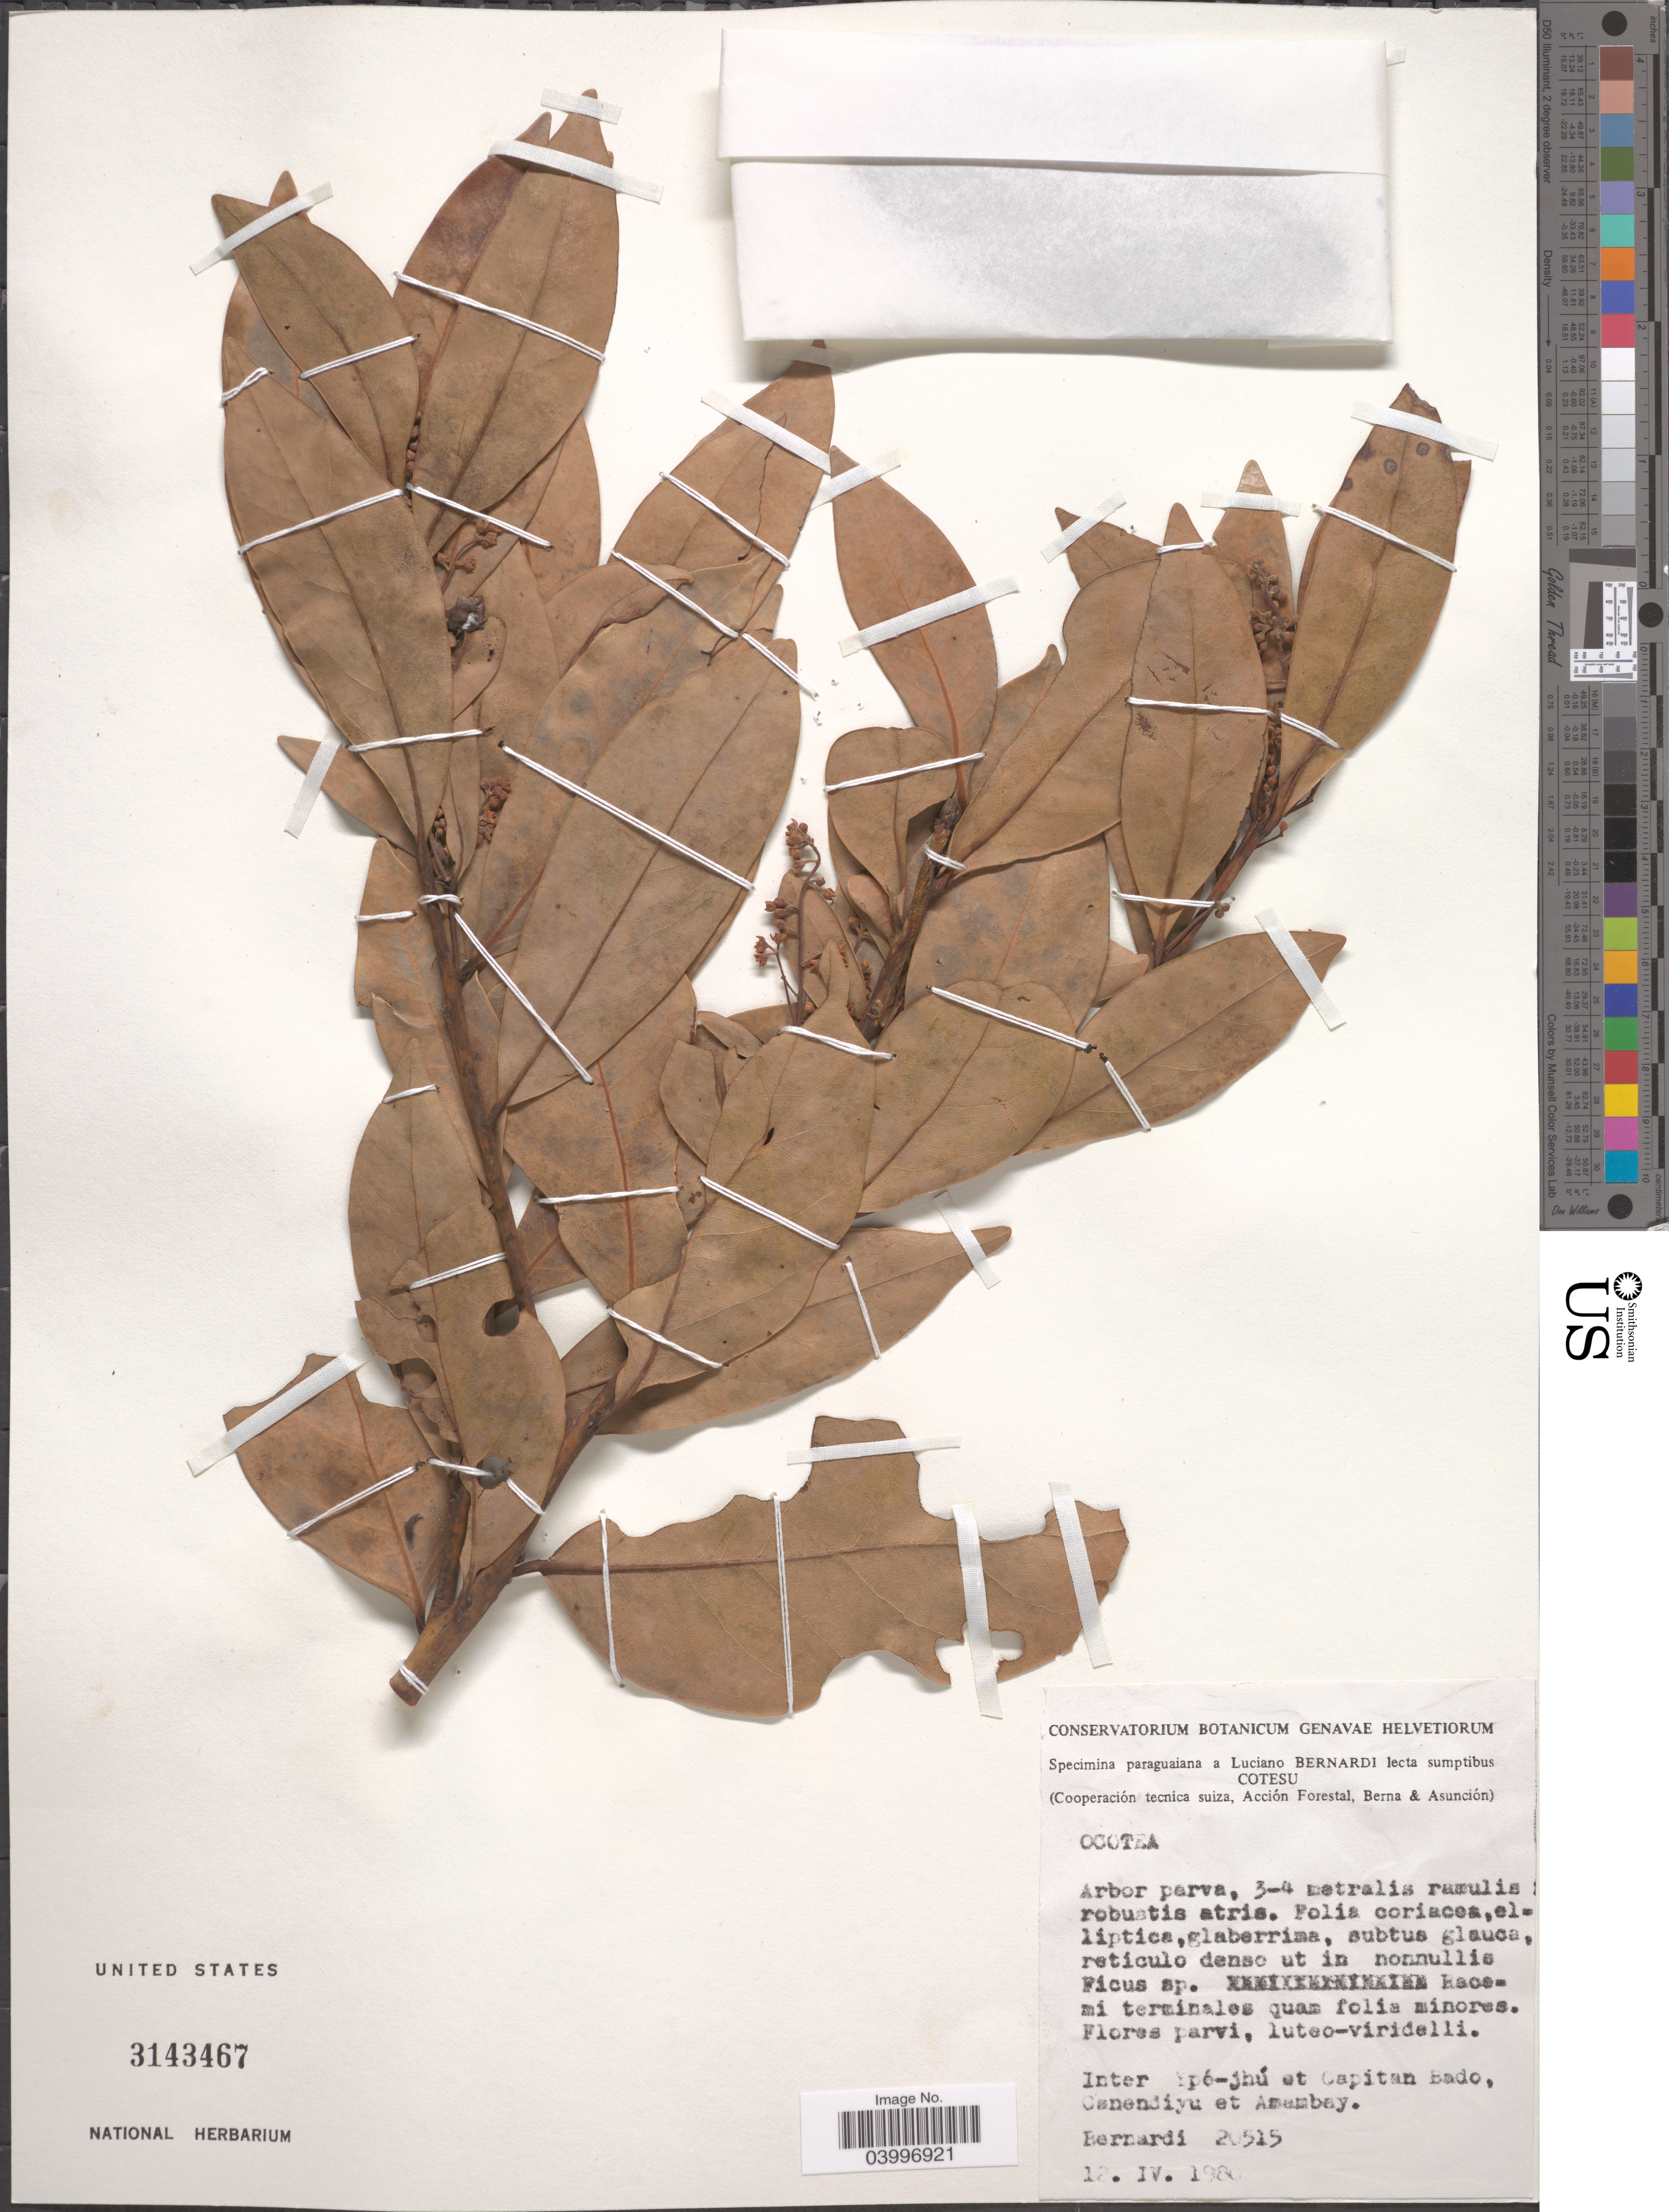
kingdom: Plantae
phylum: Tracheophyta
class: Magnoliopsida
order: Laurales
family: Lauraceae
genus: Ocotea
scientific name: Ocotea sp.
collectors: L. Bernardi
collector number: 20515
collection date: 1980-04-12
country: Paraguay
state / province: Amambay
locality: Inter Ypó-jhú et Capitan Bado, Canendiyu et Amambay.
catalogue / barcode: US 3143467